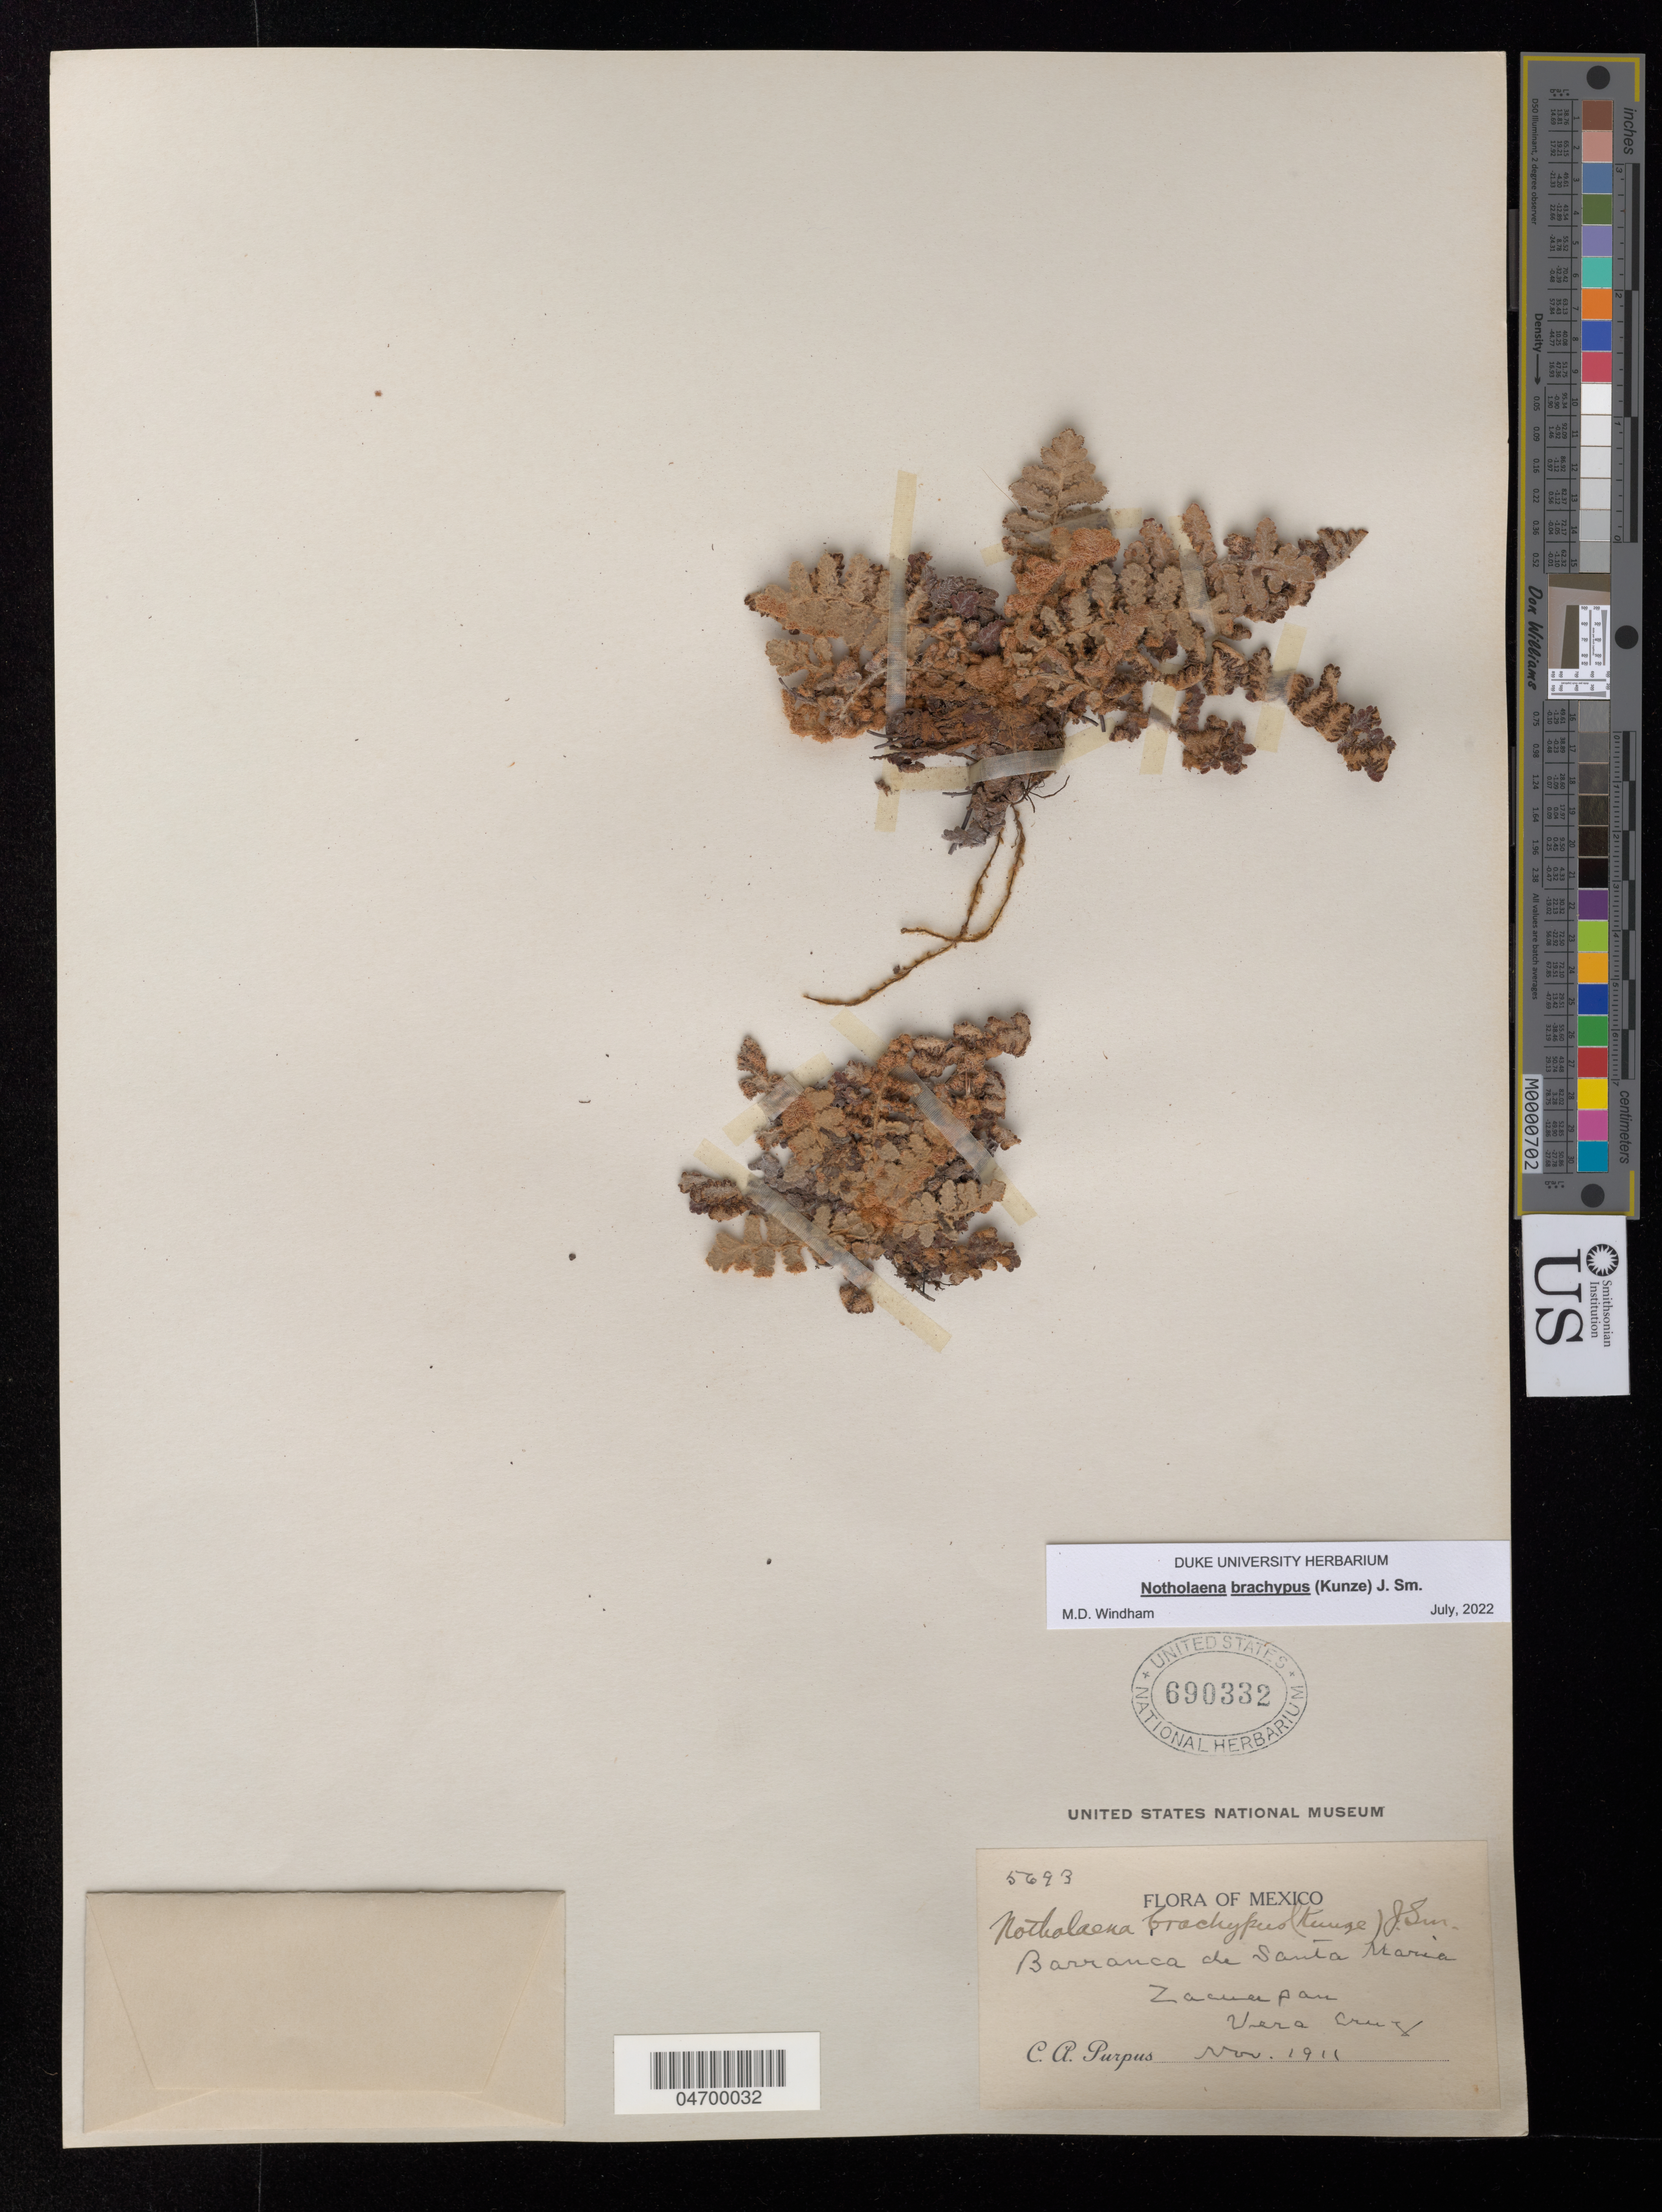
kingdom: Plantae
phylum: Tracheophyta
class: Polypodiopsida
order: Polypodiales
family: Pteridaceae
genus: Notholaena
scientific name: Notholaena brachypus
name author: (Kunze) J. Sm.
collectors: C. A. Purpus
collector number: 5693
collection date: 1911-11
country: Mexico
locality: Barranca de Santa Maria Zacuapan Vera Cruz.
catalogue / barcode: US 690332